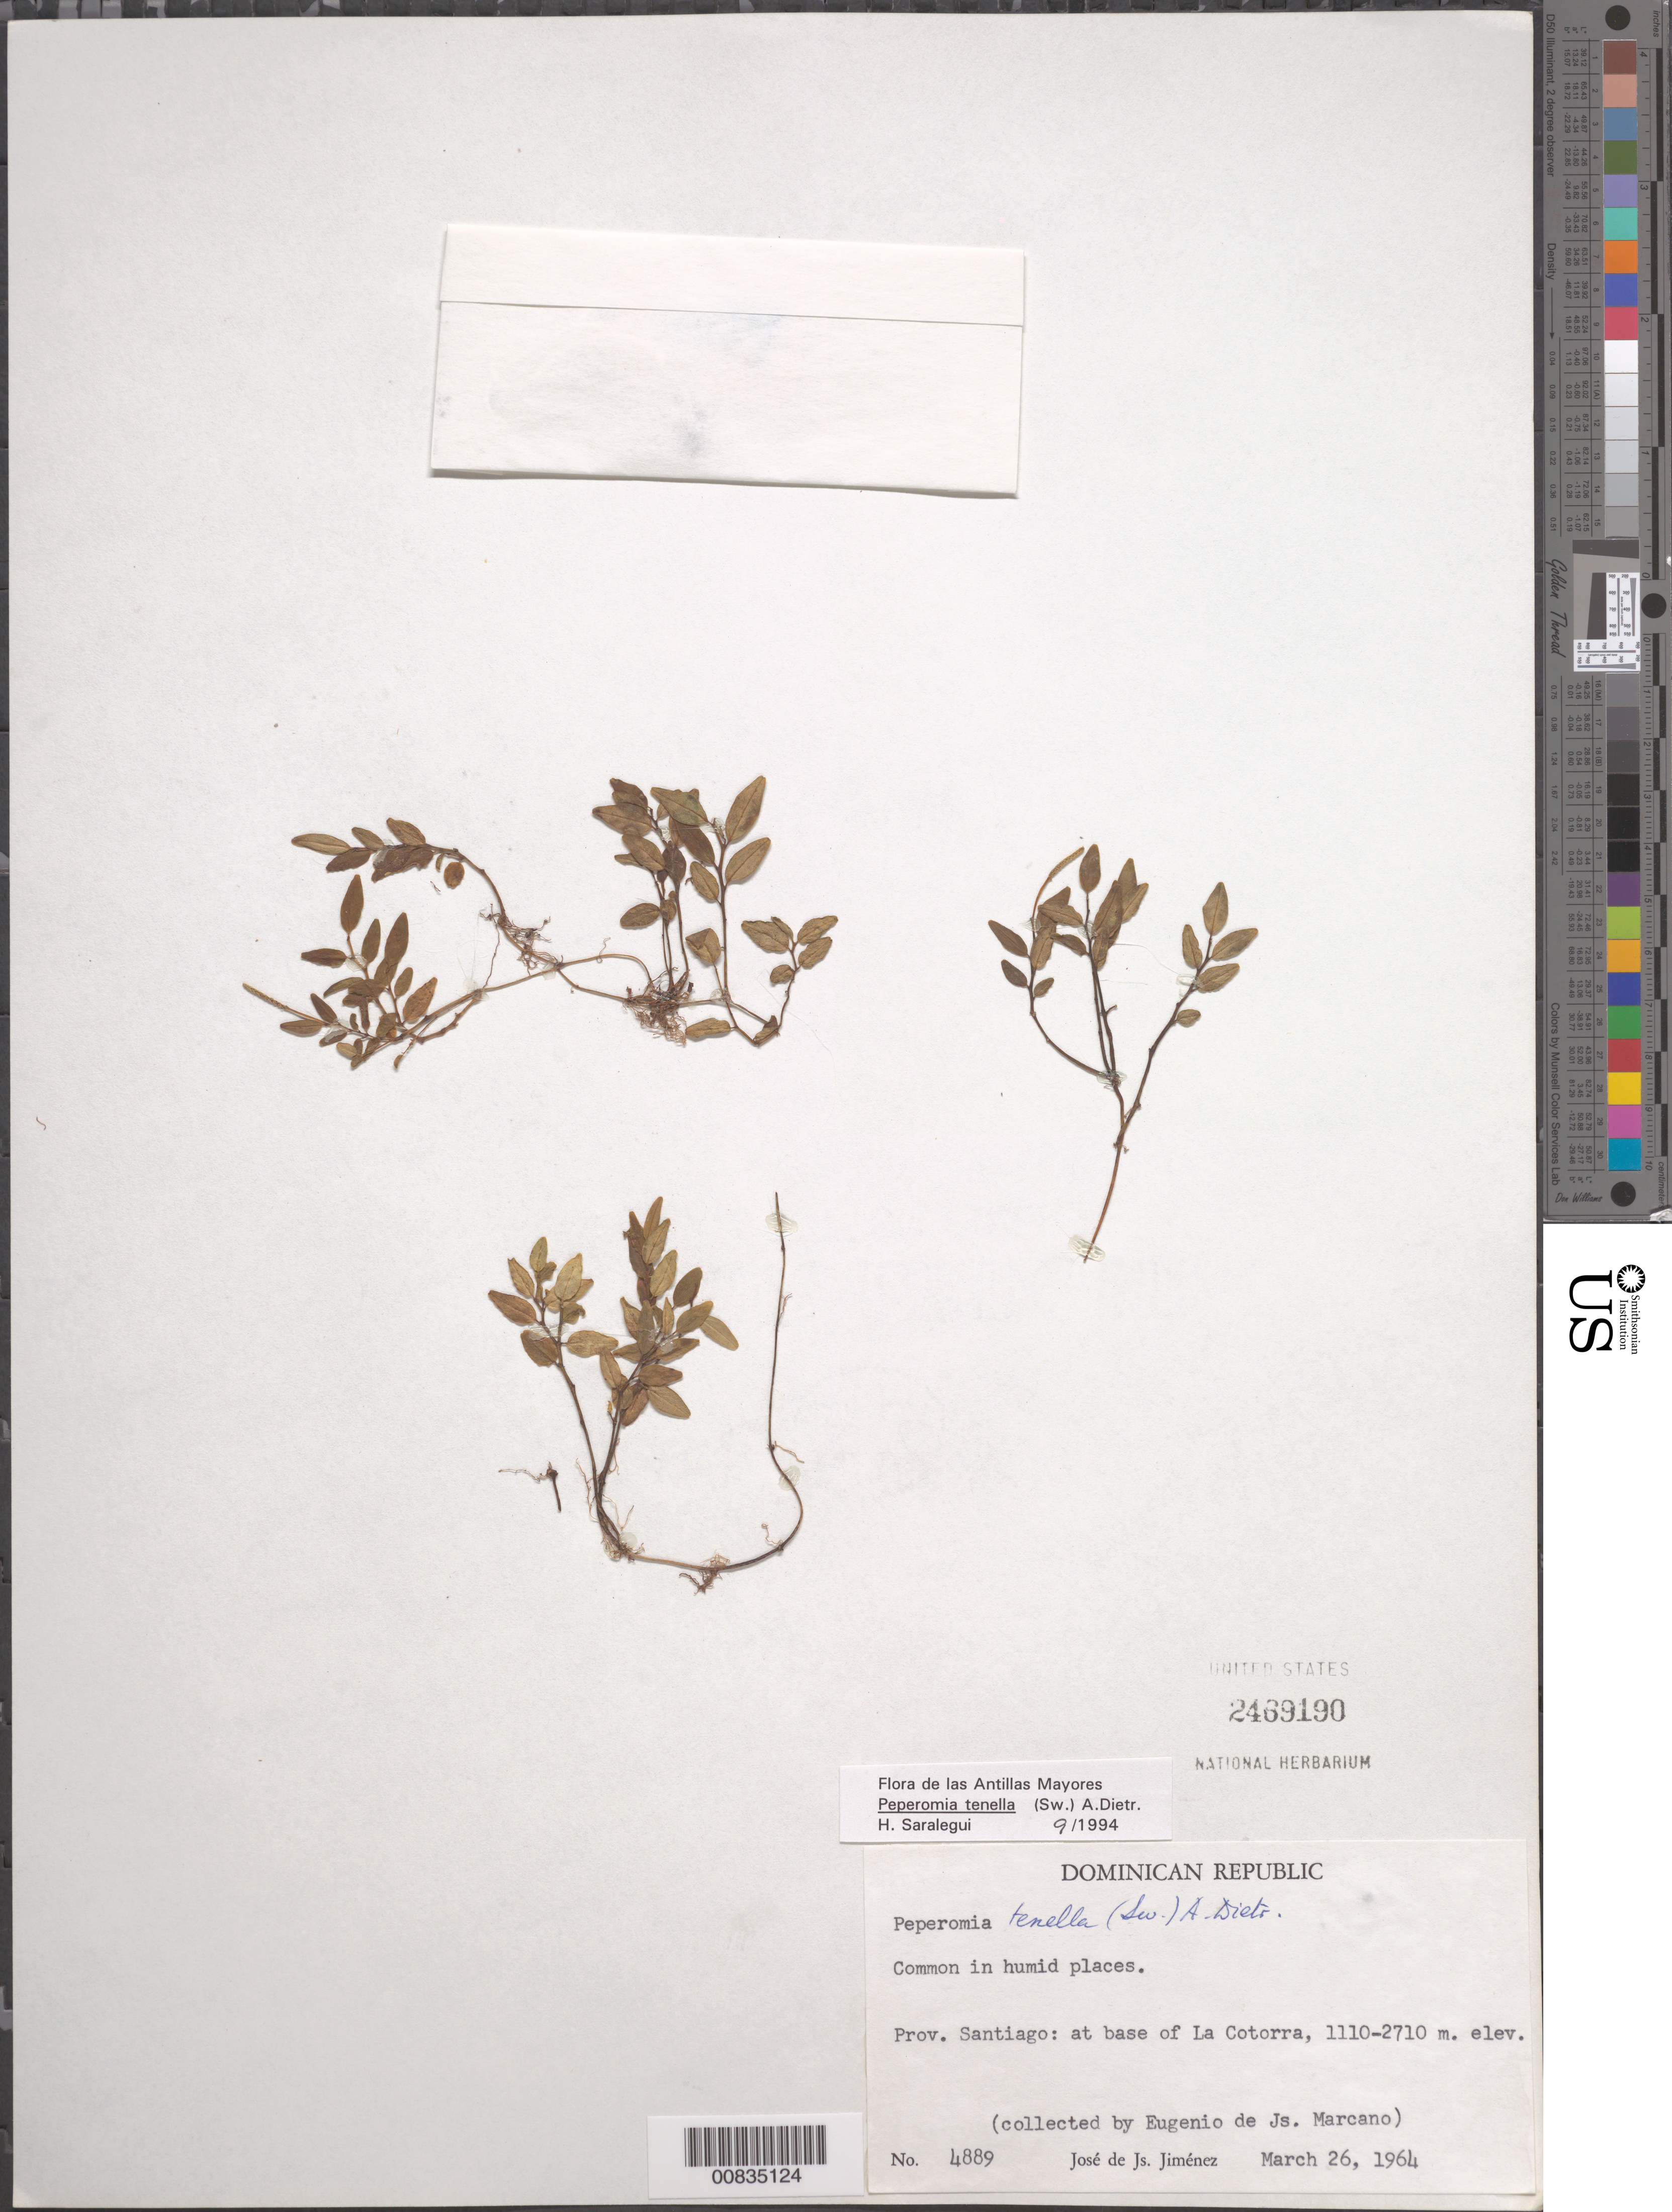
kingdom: Plantae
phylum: Tracheophyta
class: Magnoliopsida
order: Piperales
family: Piperaceae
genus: Peperomia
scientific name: Peperomia tenella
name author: (Sw.) A. Dietr.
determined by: Saralegui Boza, H., (HAJB), Jardin Botanico Nacional (Habana)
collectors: J. J. Jiménez & E. J. Marcano F.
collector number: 4889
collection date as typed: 26 Mar 1964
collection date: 1964-03-26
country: Dominican Republic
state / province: Santiago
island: Hispaniola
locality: At base of La Cotorra.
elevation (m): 1110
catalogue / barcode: US 2469190